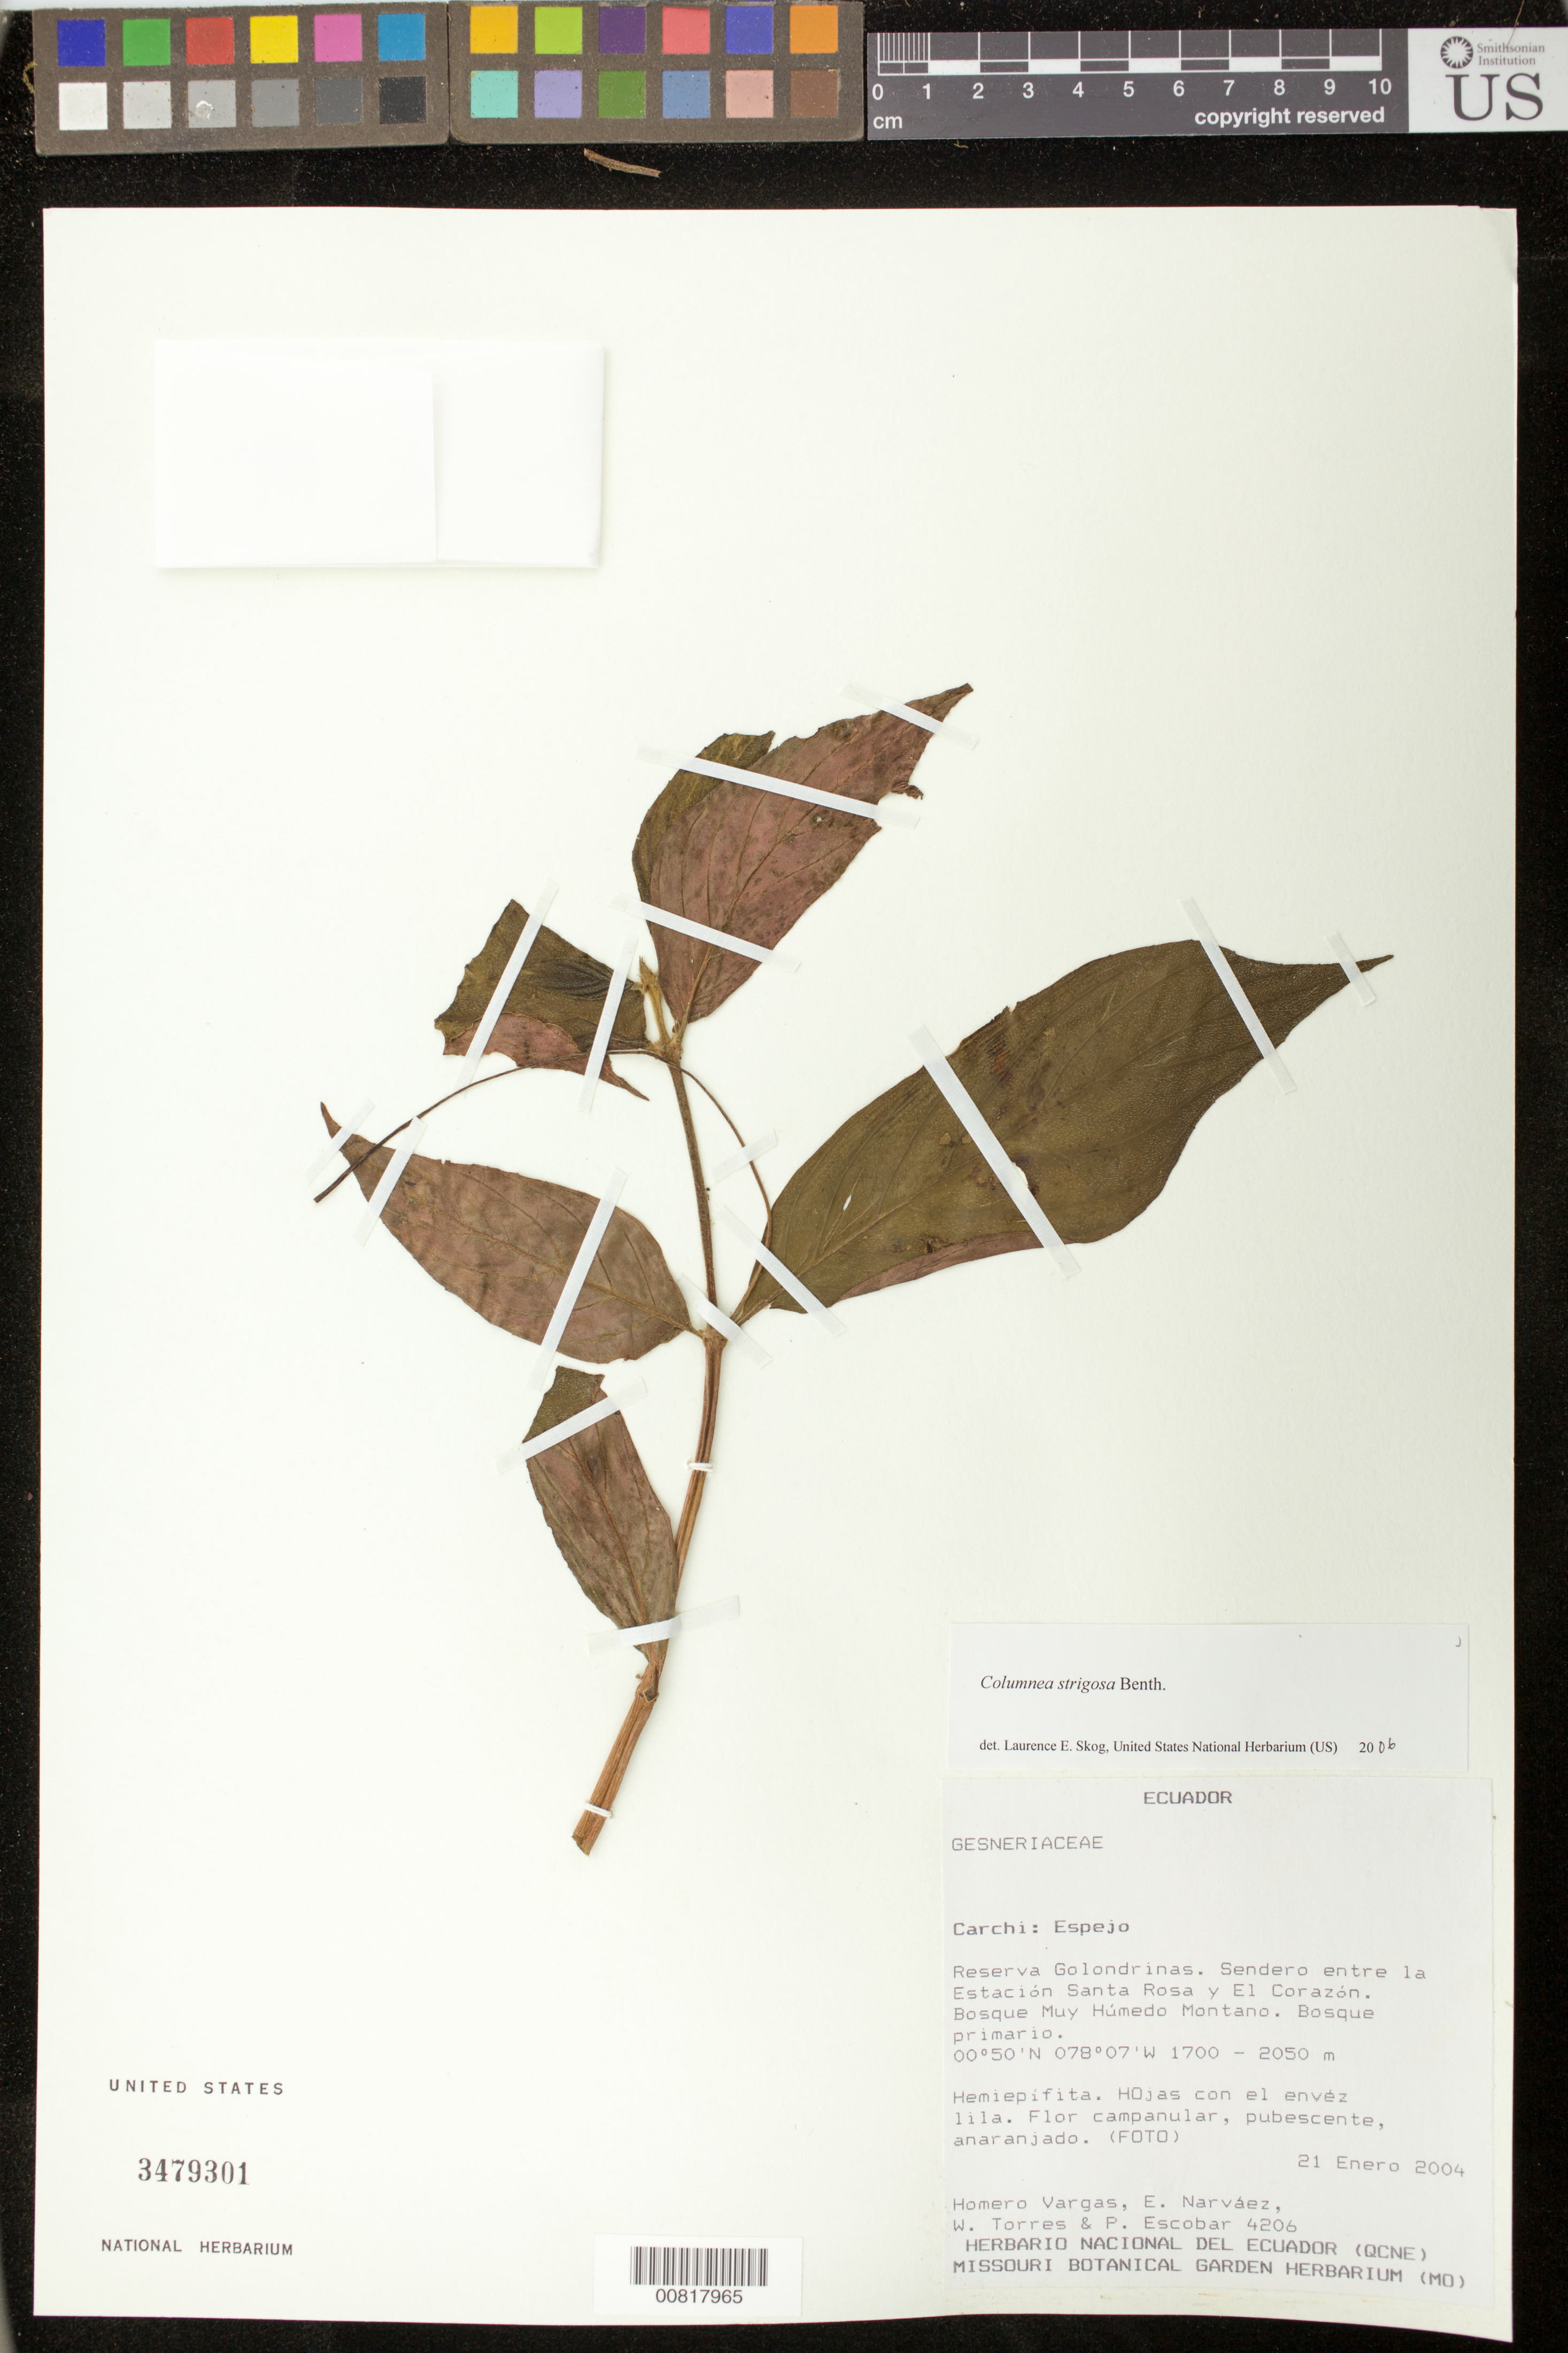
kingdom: Plantae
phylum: Tracheophyta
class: Magnoliopsida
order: Lamiales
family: Gesneriaceae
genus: Columnea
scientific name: Columnea strigosa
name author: Benth.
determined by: Skog, Laurence E.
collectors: H. Vargas, E. Narváez, W. Torres & P. Escobar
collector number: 4206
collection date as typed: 21 Jan 2004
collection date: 2004-01-21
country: Ecuador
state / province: Carchi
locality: Carchi: Espejo. Reserva Golondrinas, sendero entre la Estación Santa Rosa y El Corazón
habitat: Bosque muy húmedo montano. Bosque primario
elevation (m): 1700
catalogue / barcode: US 3479301